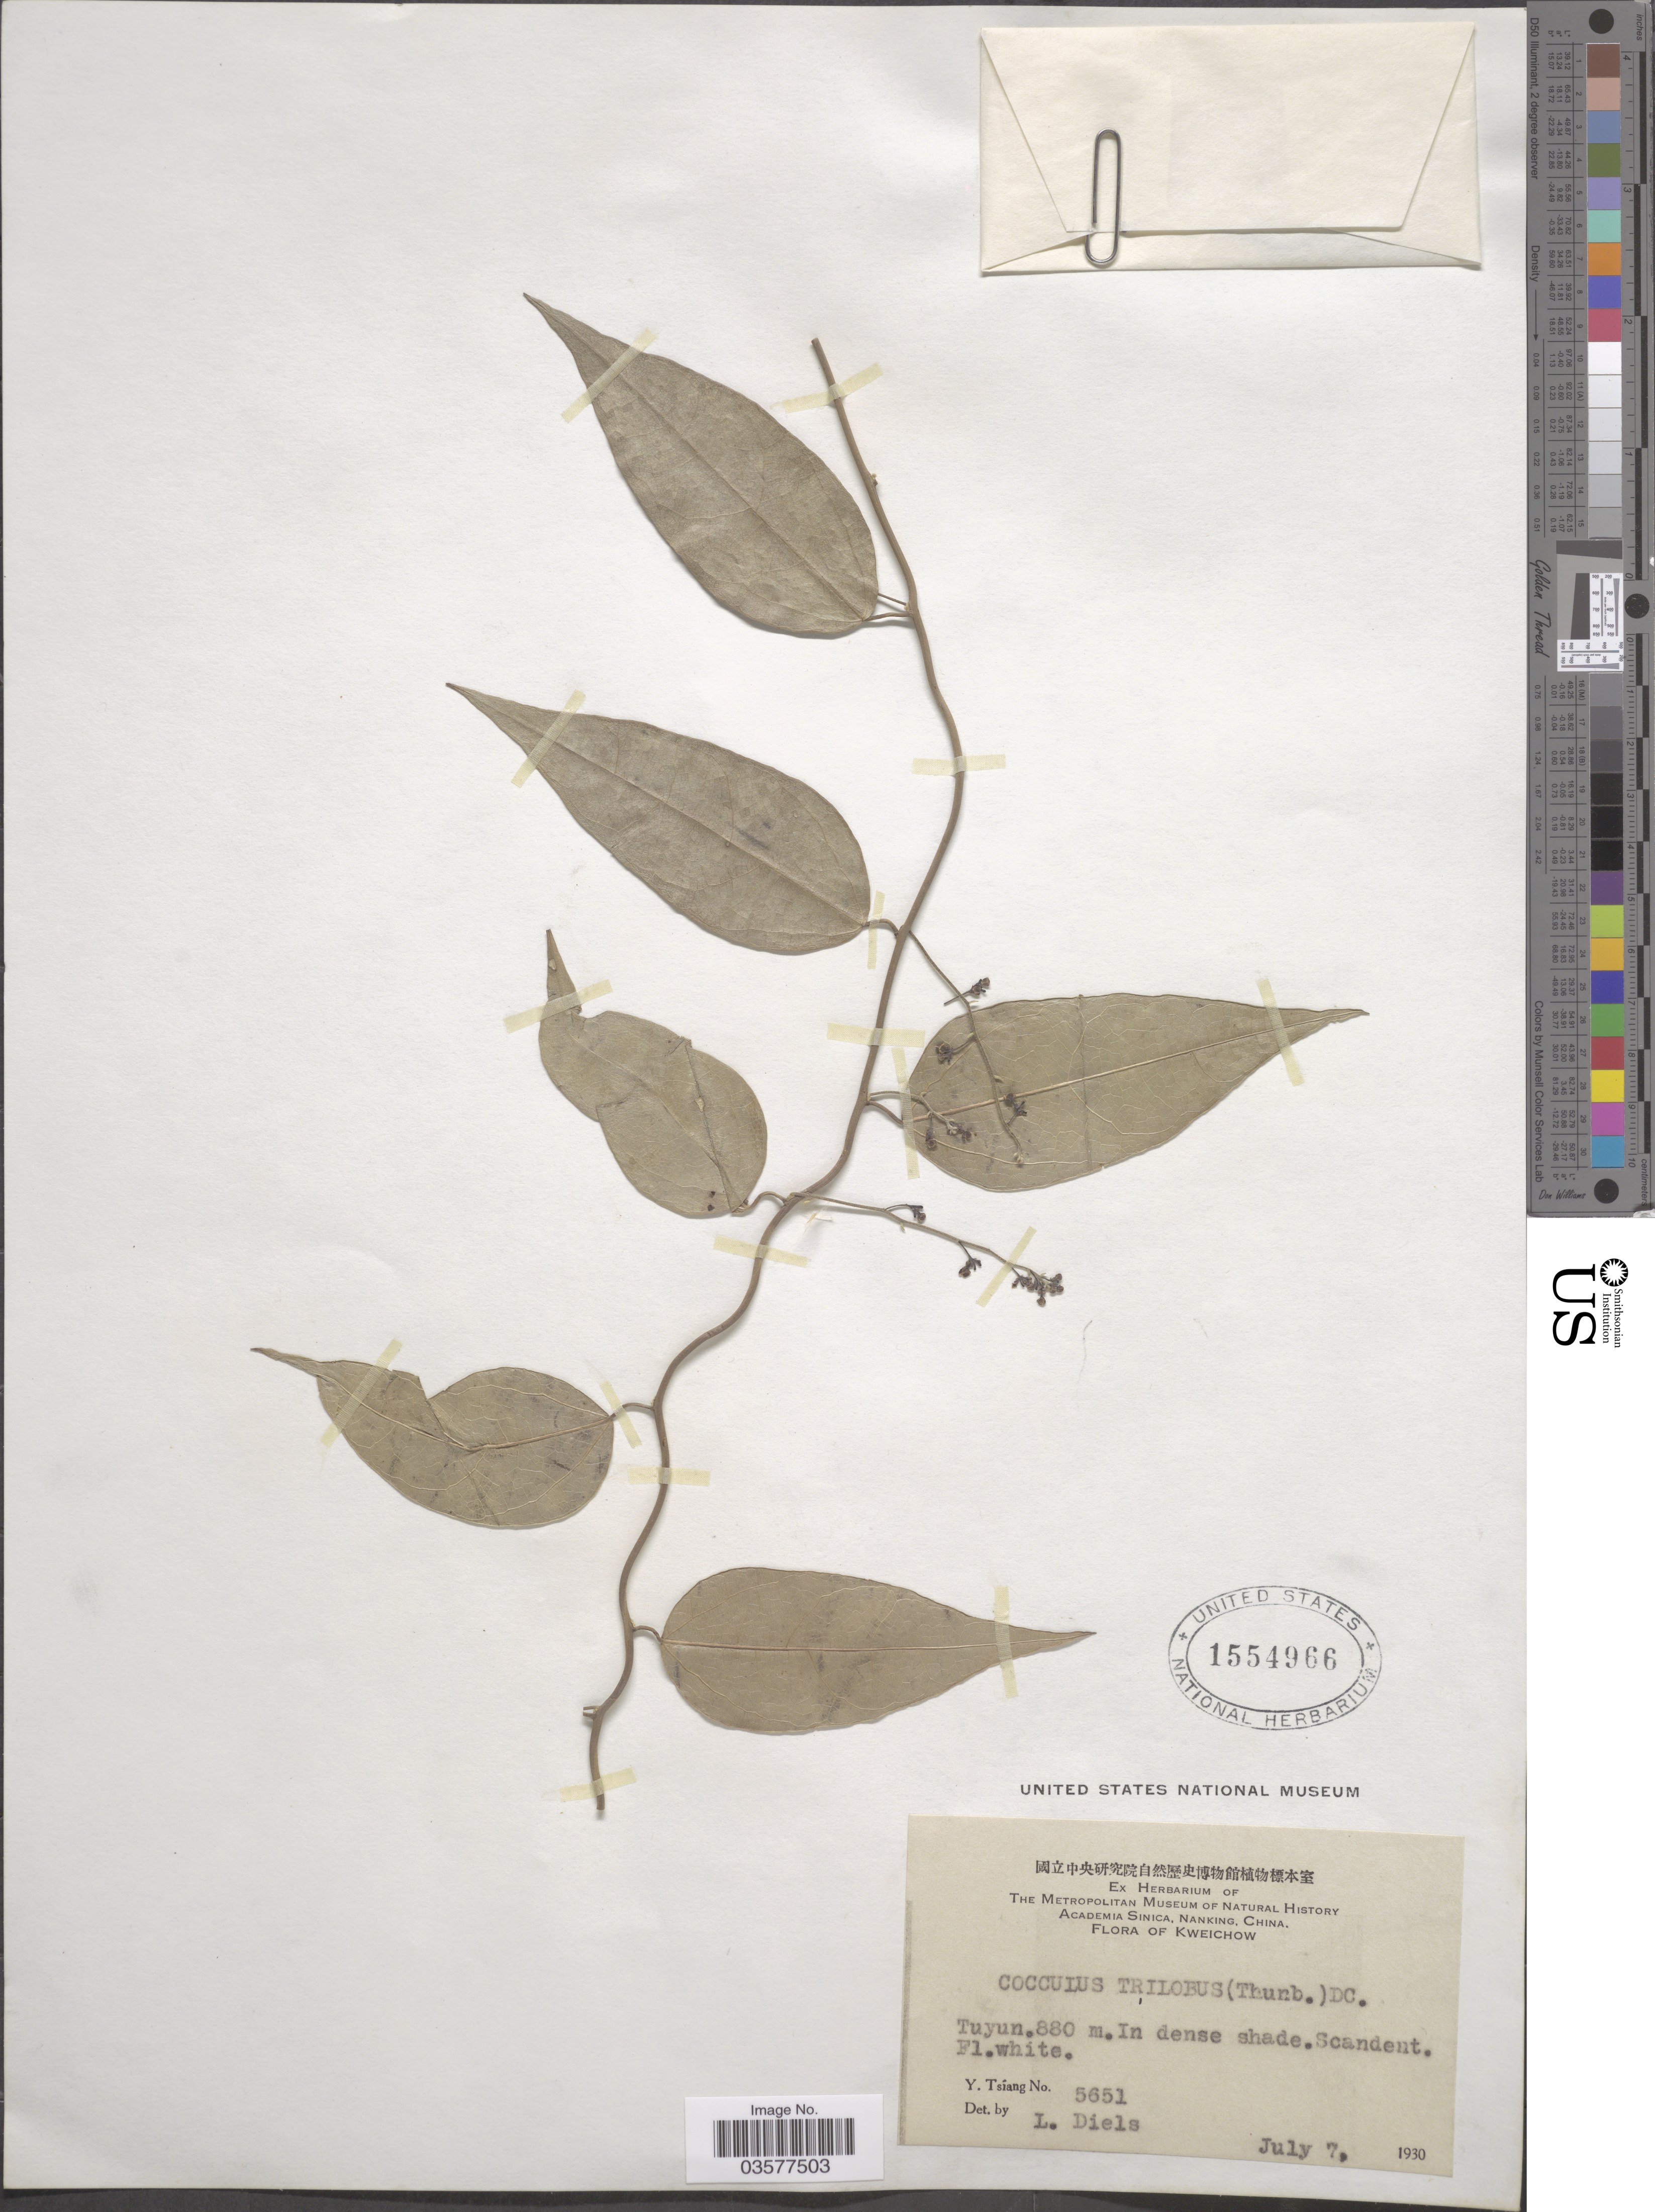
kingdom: Plantae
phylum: Tracheophyta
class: Magnoliopsida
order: Ranunculales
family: Menispermaceae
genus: Cocculus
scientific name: Cocculus orbiculatus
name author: (L.) DC.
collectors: Y. Tsiang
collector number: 5651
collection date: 1930-07-07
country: China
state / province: Guizhou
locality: Kweichow. Tuyun.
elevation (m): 880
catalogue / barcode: US 1554966